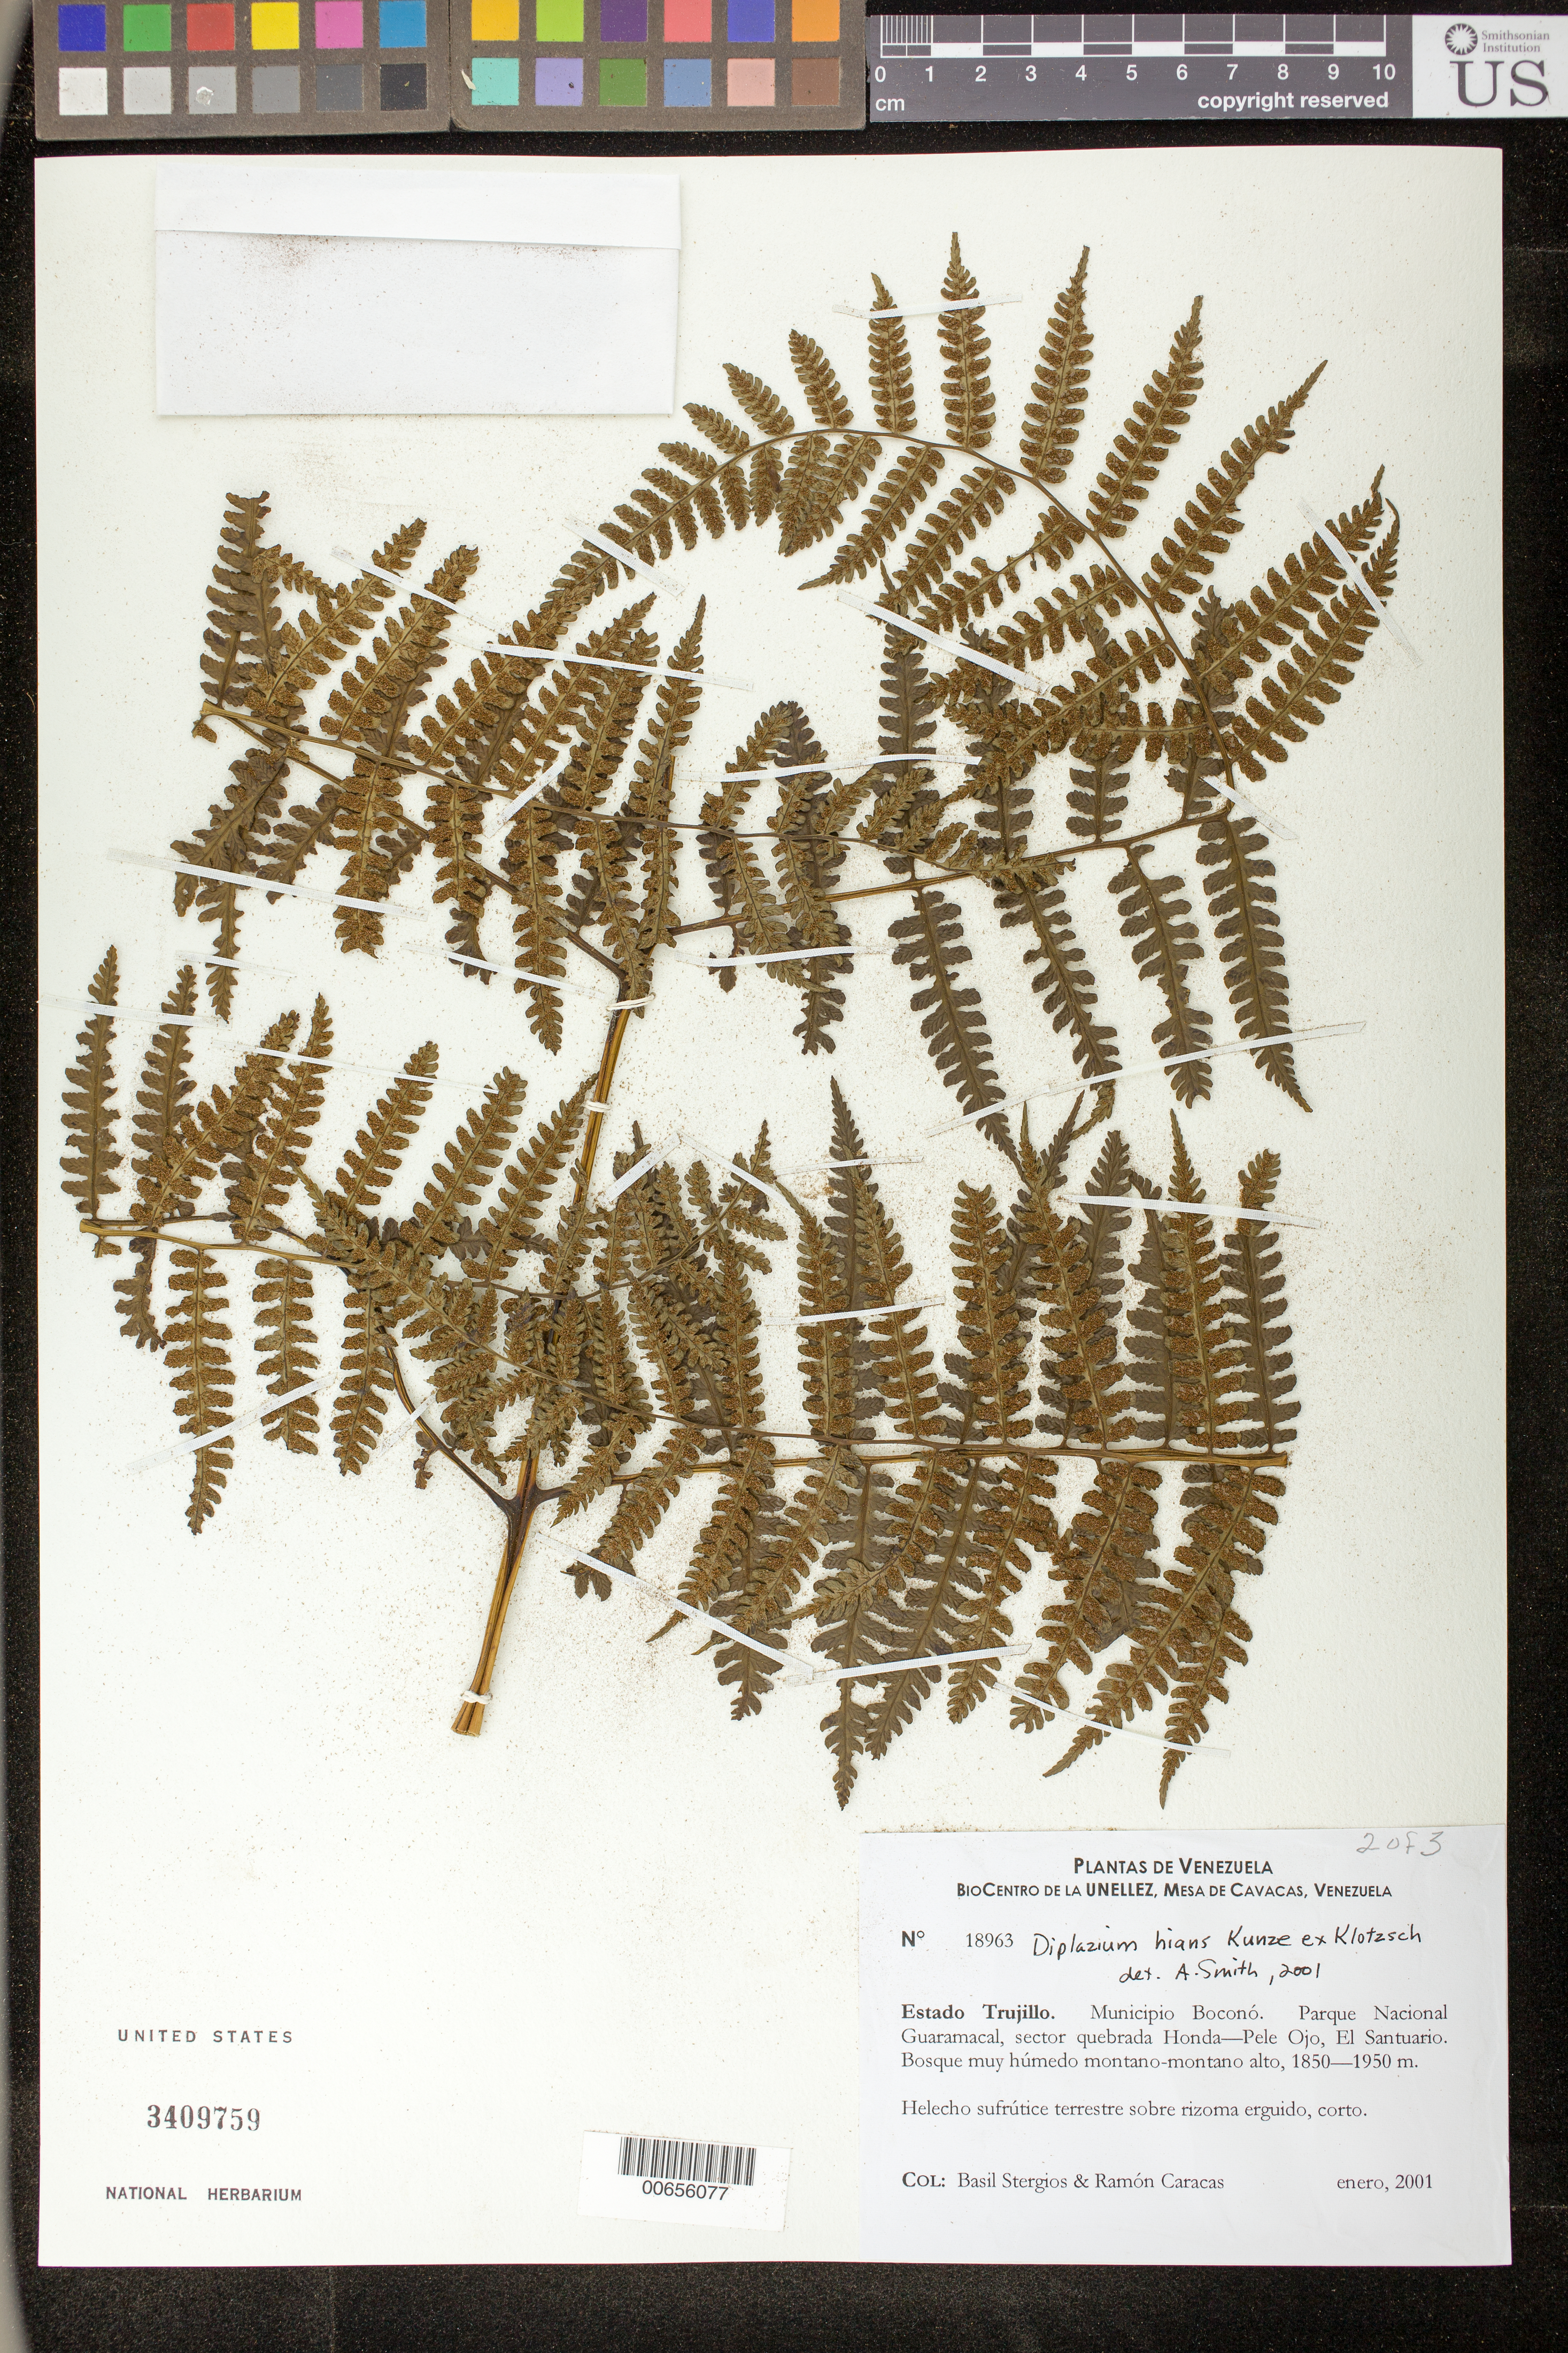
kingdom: Plantae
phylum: Tracheophyta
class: Polypodiopsida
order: Polypodiales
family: Athyriaceae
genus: Diplazium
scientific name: Diplazium hians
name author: Kunze ex Klotzsch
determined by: Smith, Alan R., (UC)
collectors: B. G. Stergios & R. Caracas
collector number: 18963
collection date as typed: Jan 2001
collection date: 2001-01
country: Venezuela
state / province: Trujillo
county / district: Boconó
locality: Parque Nacional Guaramacal, sector quebrada Honda-Pele Ojo, El Santuario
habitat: Bosque muy húmedo montano-montano alto.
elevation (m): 1850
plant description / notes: PORT, UC, US, VEN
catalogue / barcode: US 3409759